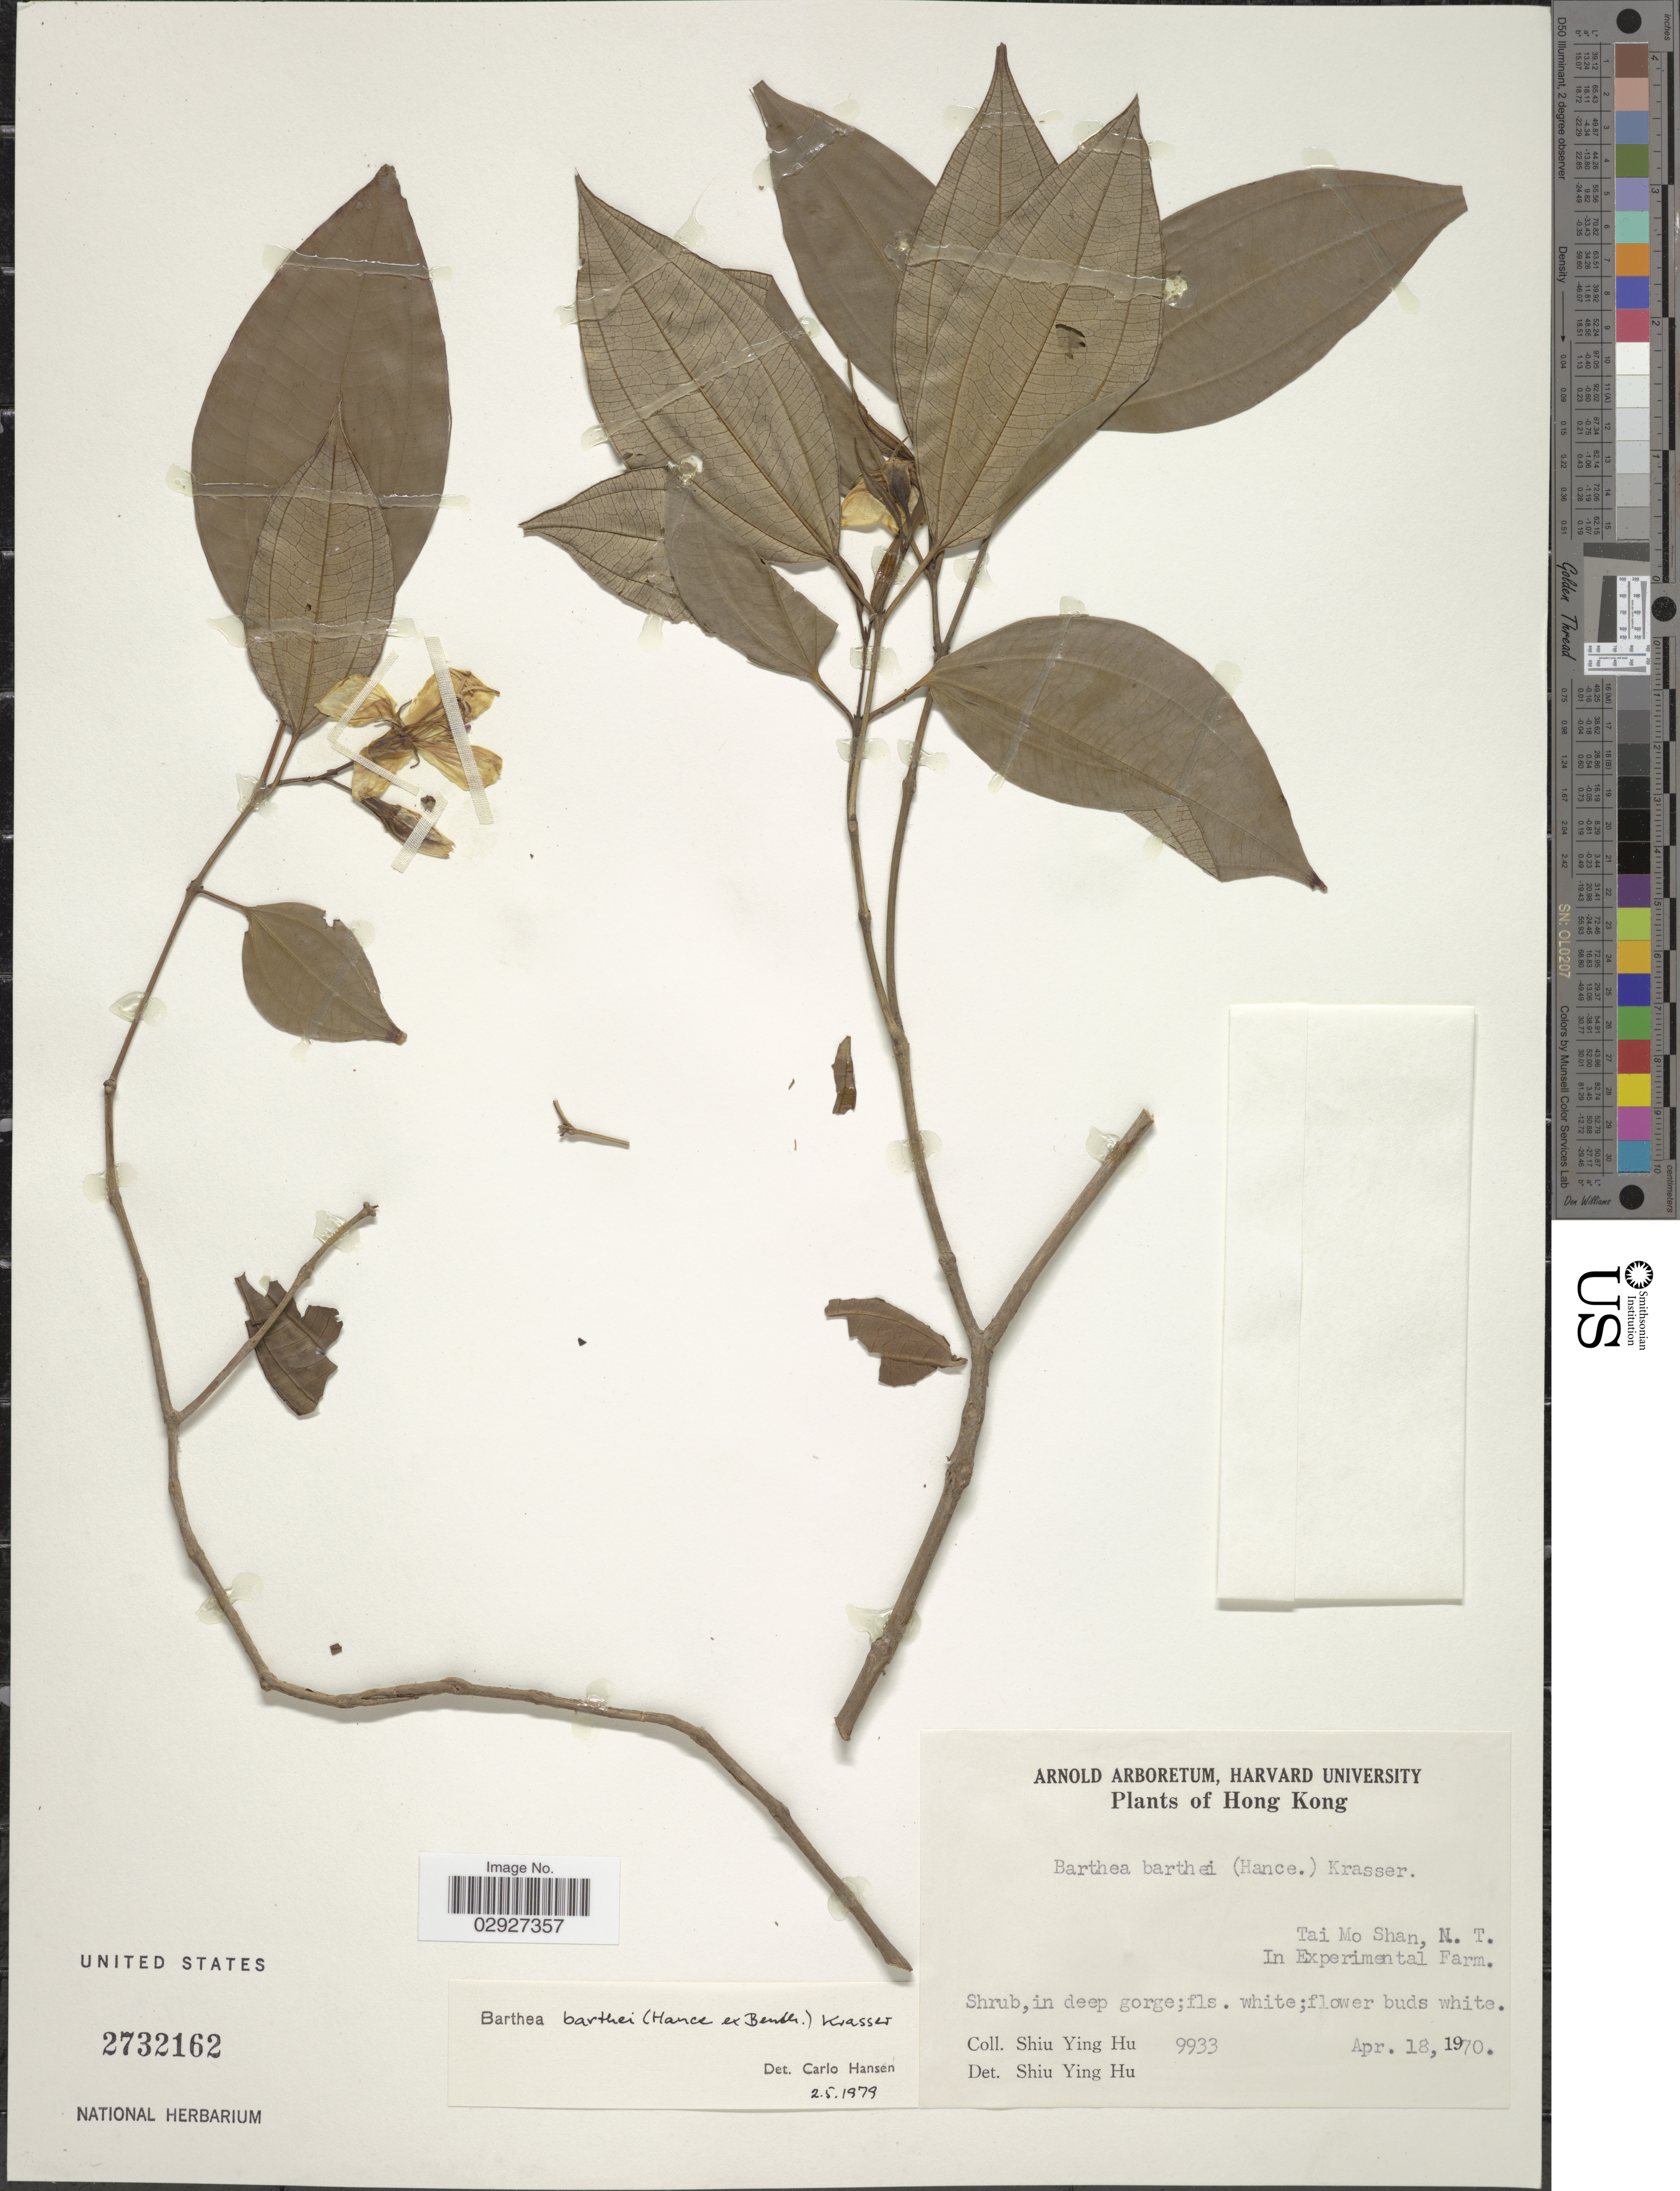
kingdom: Plantae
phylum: Tracheophyta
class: Magnoliopsida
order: Myrtales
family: Melastomataceae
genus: Barthea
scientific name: Barthea barthei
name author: (Hance ex Benth.) Krasser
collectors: S. Y. Hu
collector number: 9933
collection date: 1970-04-18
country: China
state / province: Hong Kong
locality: Tai Mo Shan, N. T., In Experimental Farm.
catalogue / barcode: US 2732162